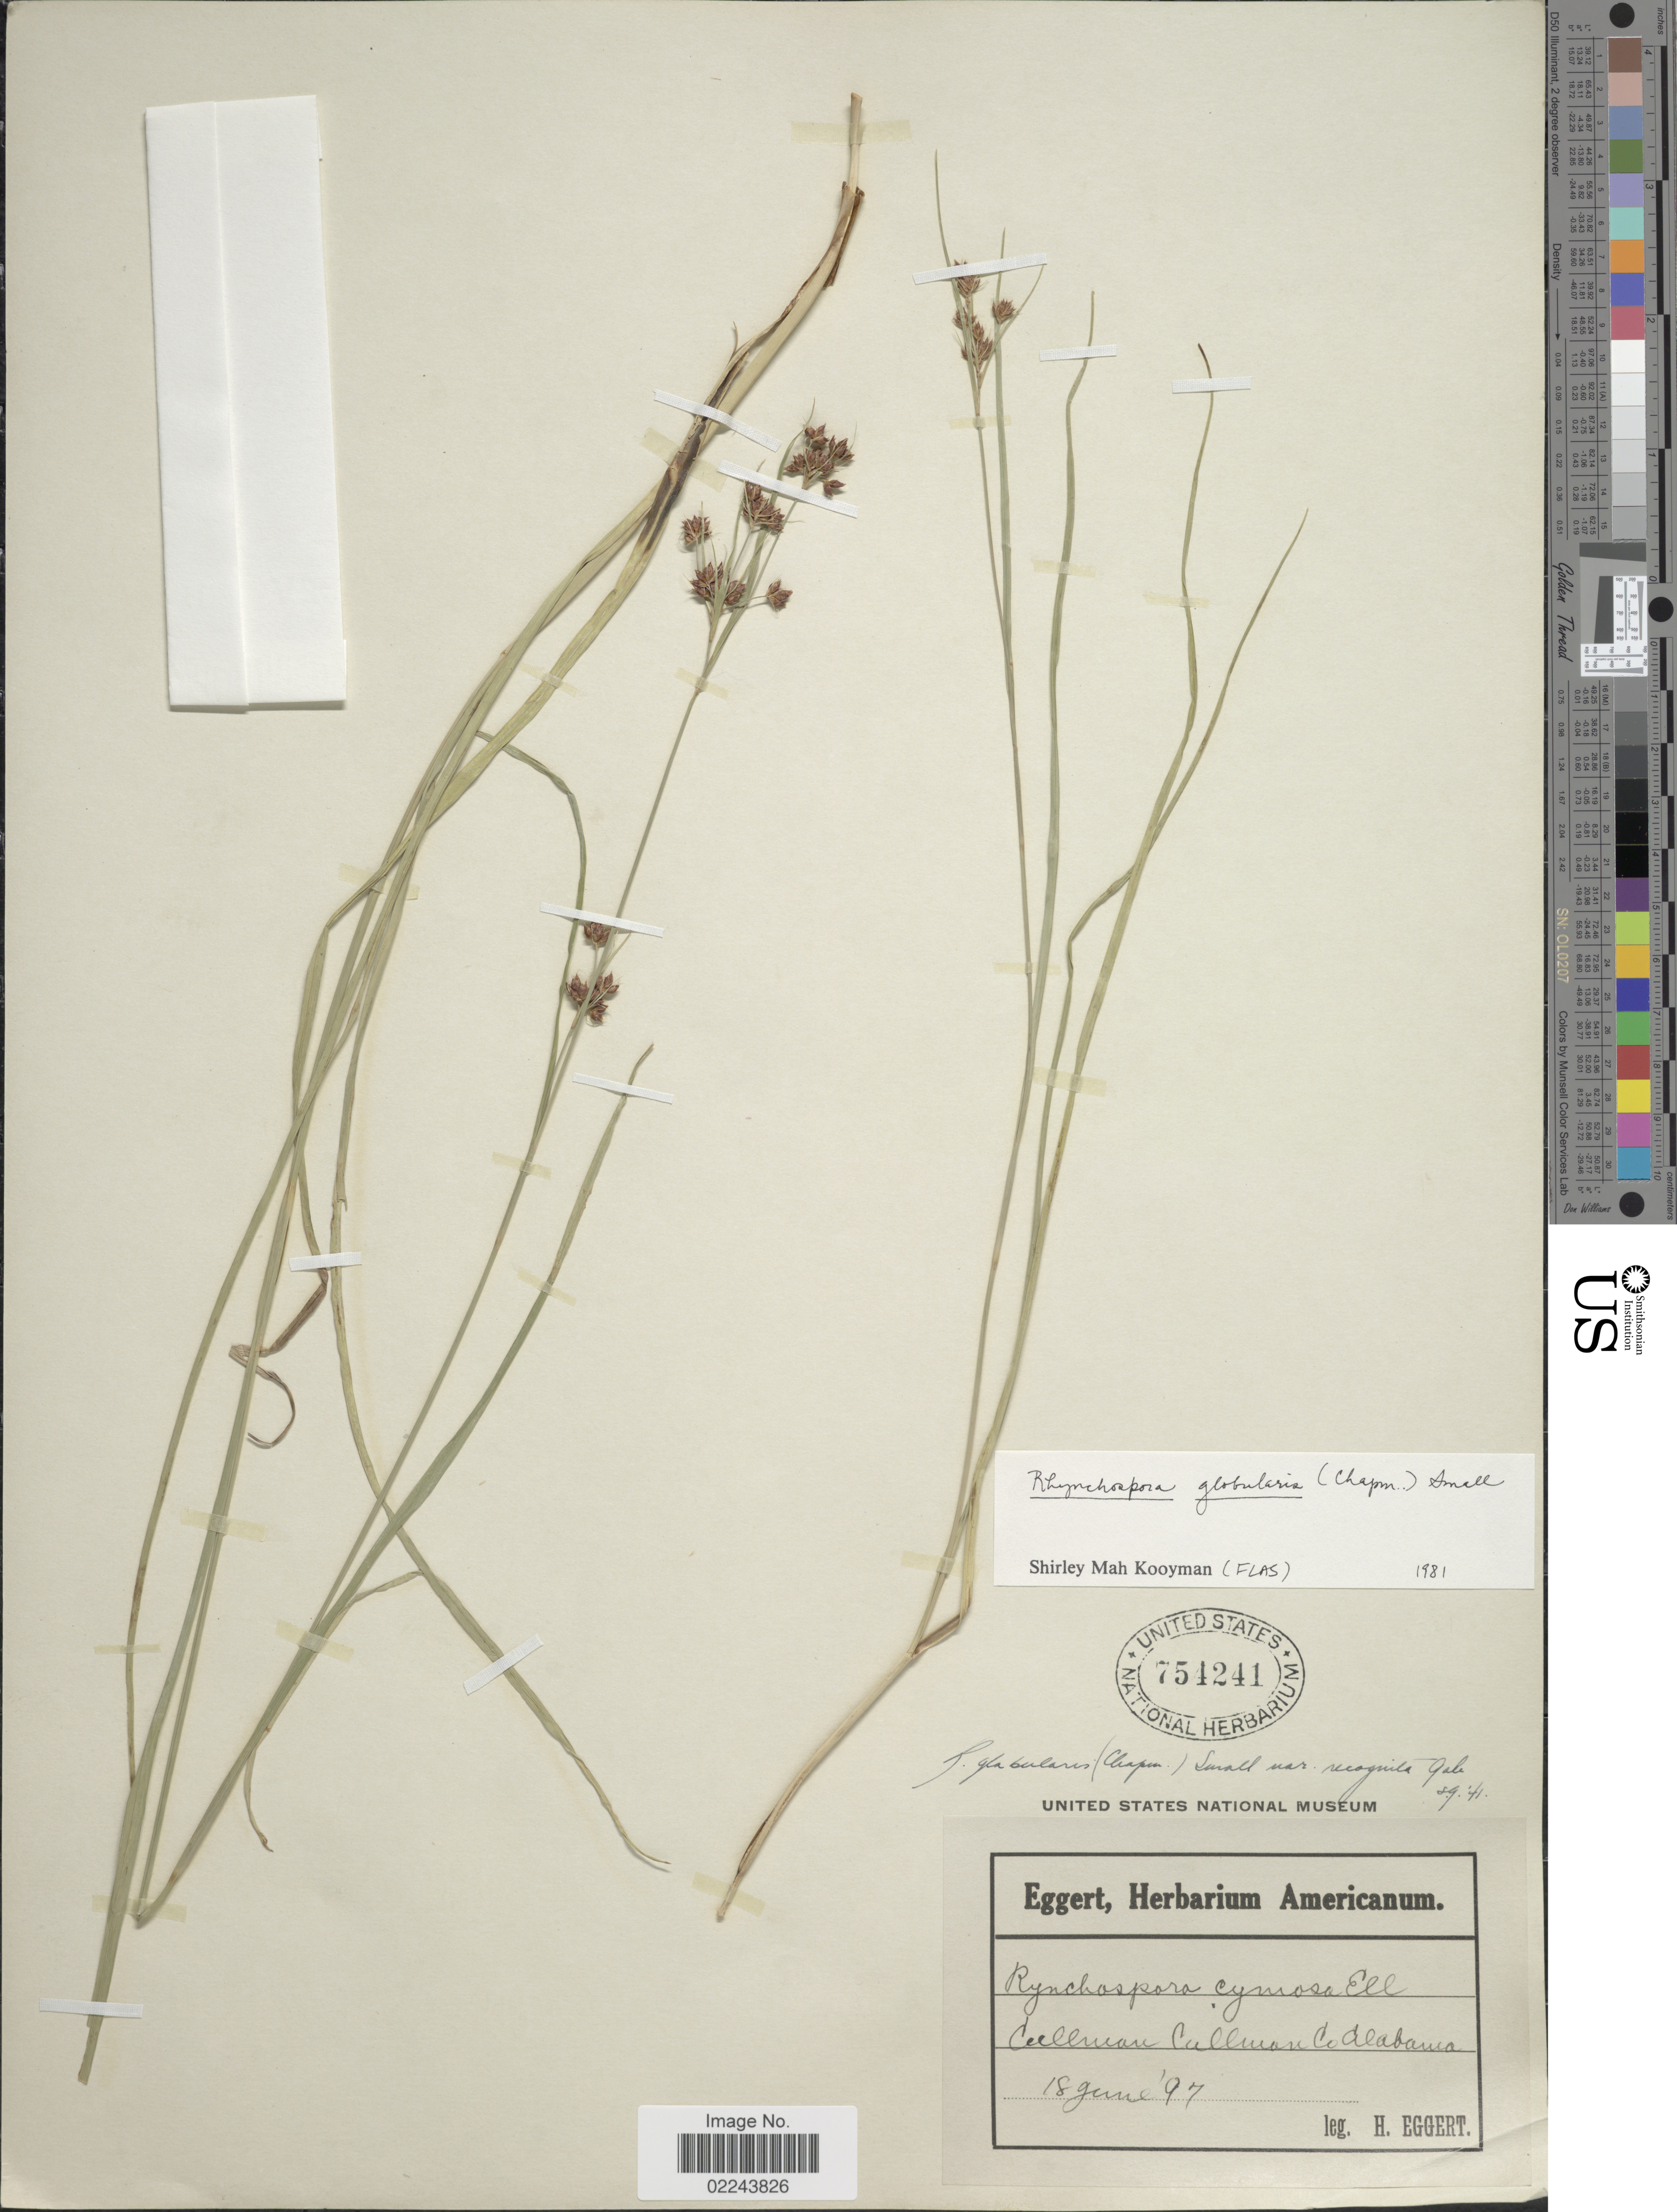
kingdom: Plantae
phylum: Tracheophyta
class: Liliopsida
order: Poales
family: Cyperaceae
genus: Rhynchospora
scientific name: Rhynchospora globularis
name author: (Chapm.) Small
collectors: H. Eggert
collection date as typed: Transcribed d/m/y: 18/6/97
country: United States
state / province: Alabama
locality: Cullman, Cullman Co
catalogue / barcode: US 754241